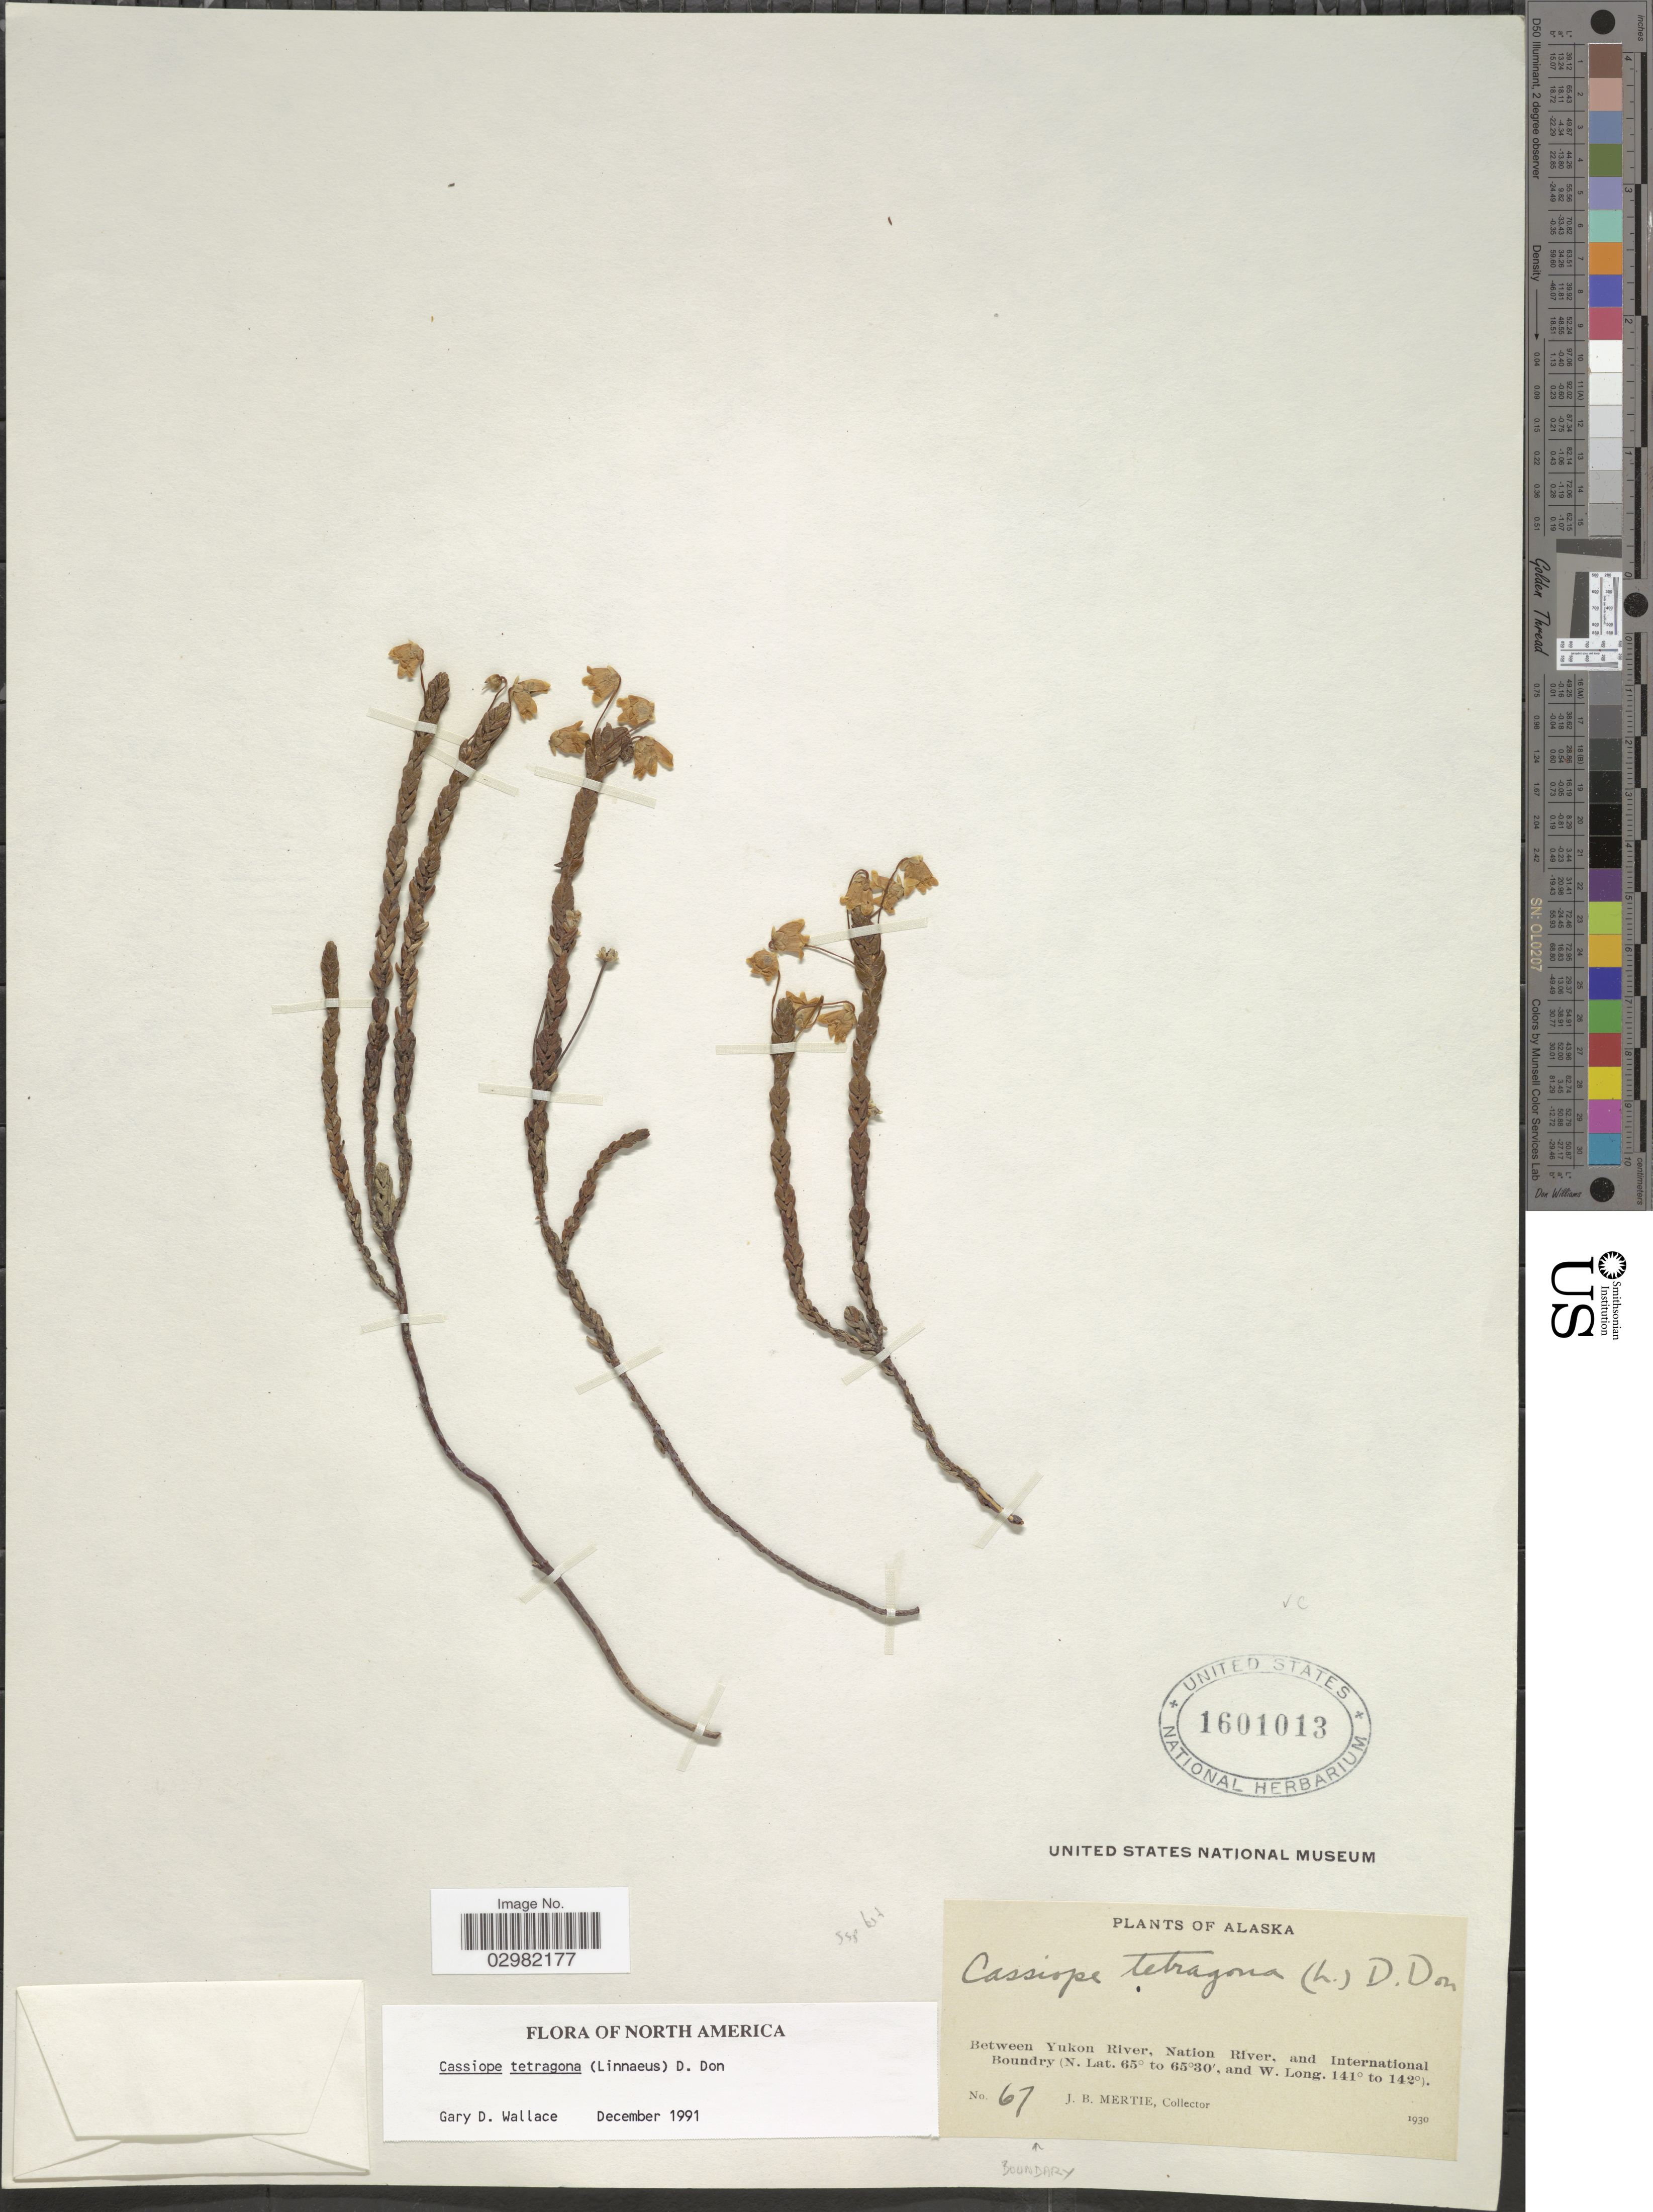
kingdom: Plantae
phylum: Tracheophyta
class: Magnoliopsida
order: Ericales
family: Ericaceae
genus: Cassiope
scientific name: Cassiope tetragona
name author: (L.) D. Don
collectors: J. Mertie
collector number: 67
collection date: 1930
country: United States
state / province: Alaska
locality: Between Yukon River, Nation River, and International Boundary.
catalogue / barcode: US 1601013